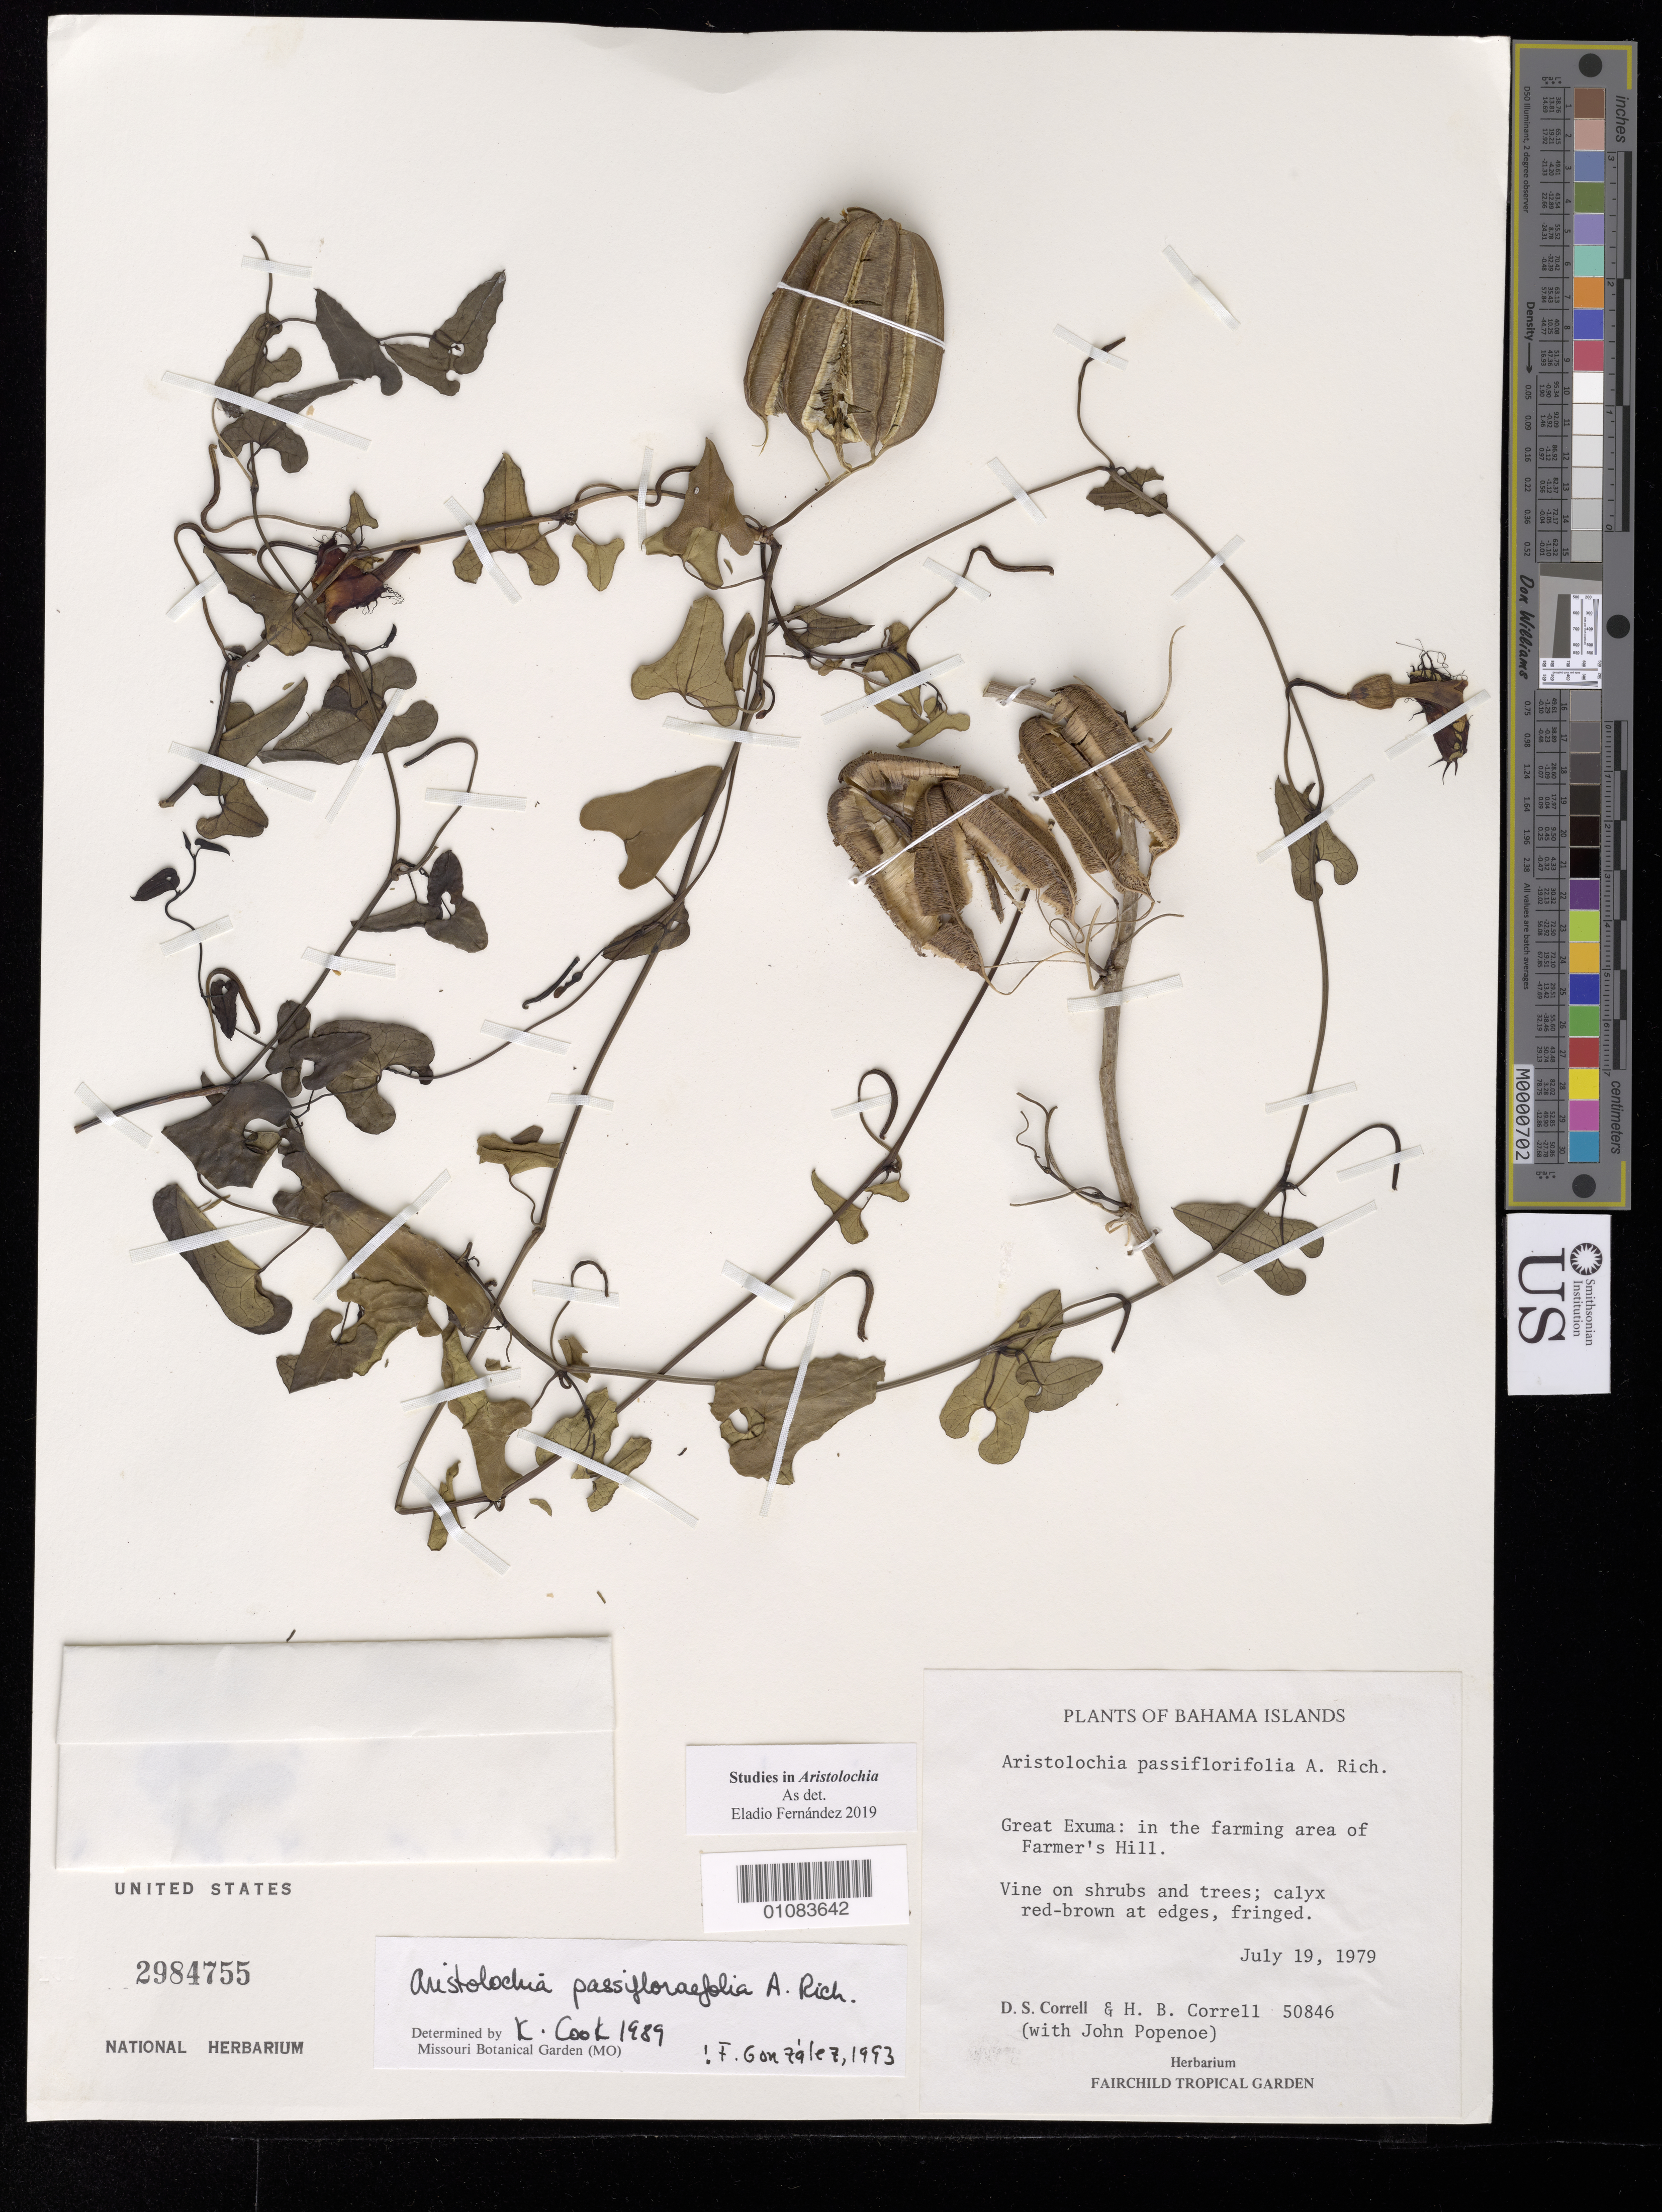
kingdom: Plantae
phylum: Tracheophyta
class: Magnoliopsida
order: Piperales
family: Aristolochiaceae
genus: Aristolochia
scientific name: Aristolochia passiflorifolia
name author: A. Rich.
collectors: D. S. Correll & H. Correll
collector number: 50846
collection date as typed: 19 Jul 1979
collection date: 1979-07-19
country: Bahamas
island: Great Exuma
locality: Great Exuma: in the farming area of Farmer's HIll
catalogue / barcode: US 2984755